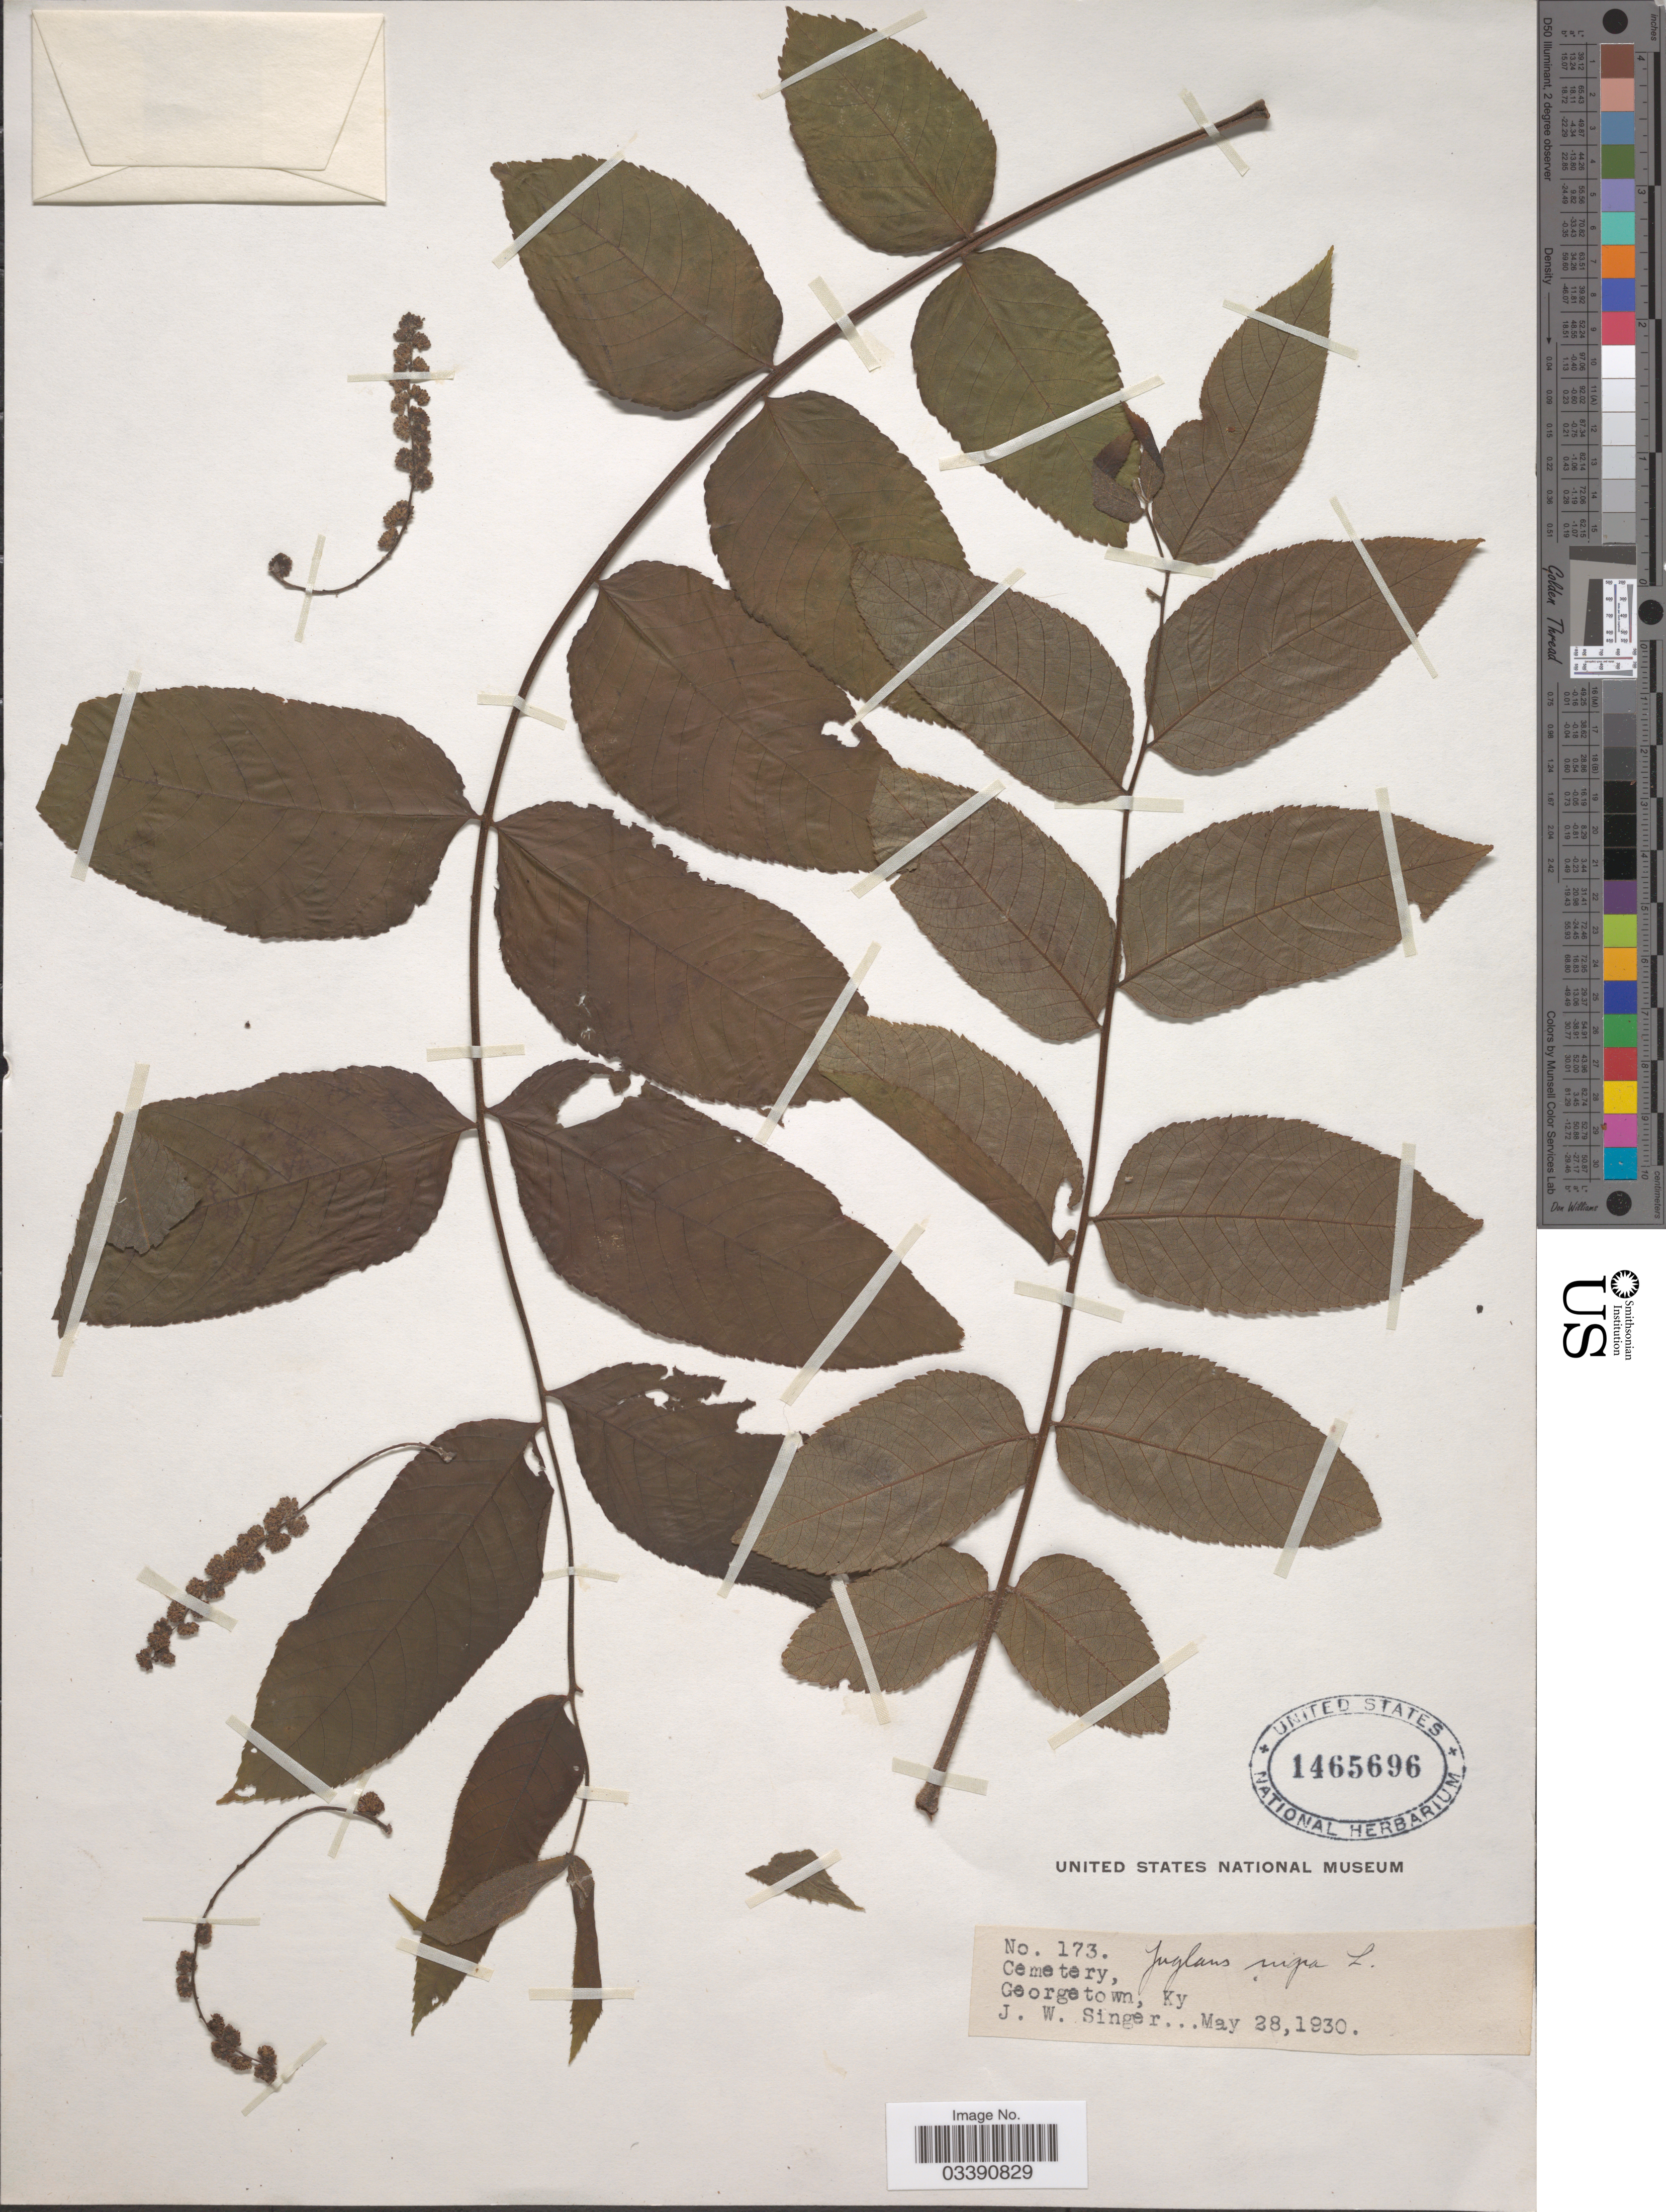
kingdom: Plantae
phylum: Tracheophyta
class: Magnoliopsida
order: Fagales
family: Juglandaceae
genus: Juglans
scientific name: Juglans nigra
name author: L.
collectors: J. EW. Singer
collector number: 173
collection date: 1930-05-28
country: United States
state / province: Kentucky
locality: Cemetery, Georgetown.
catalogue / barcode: US 1465696